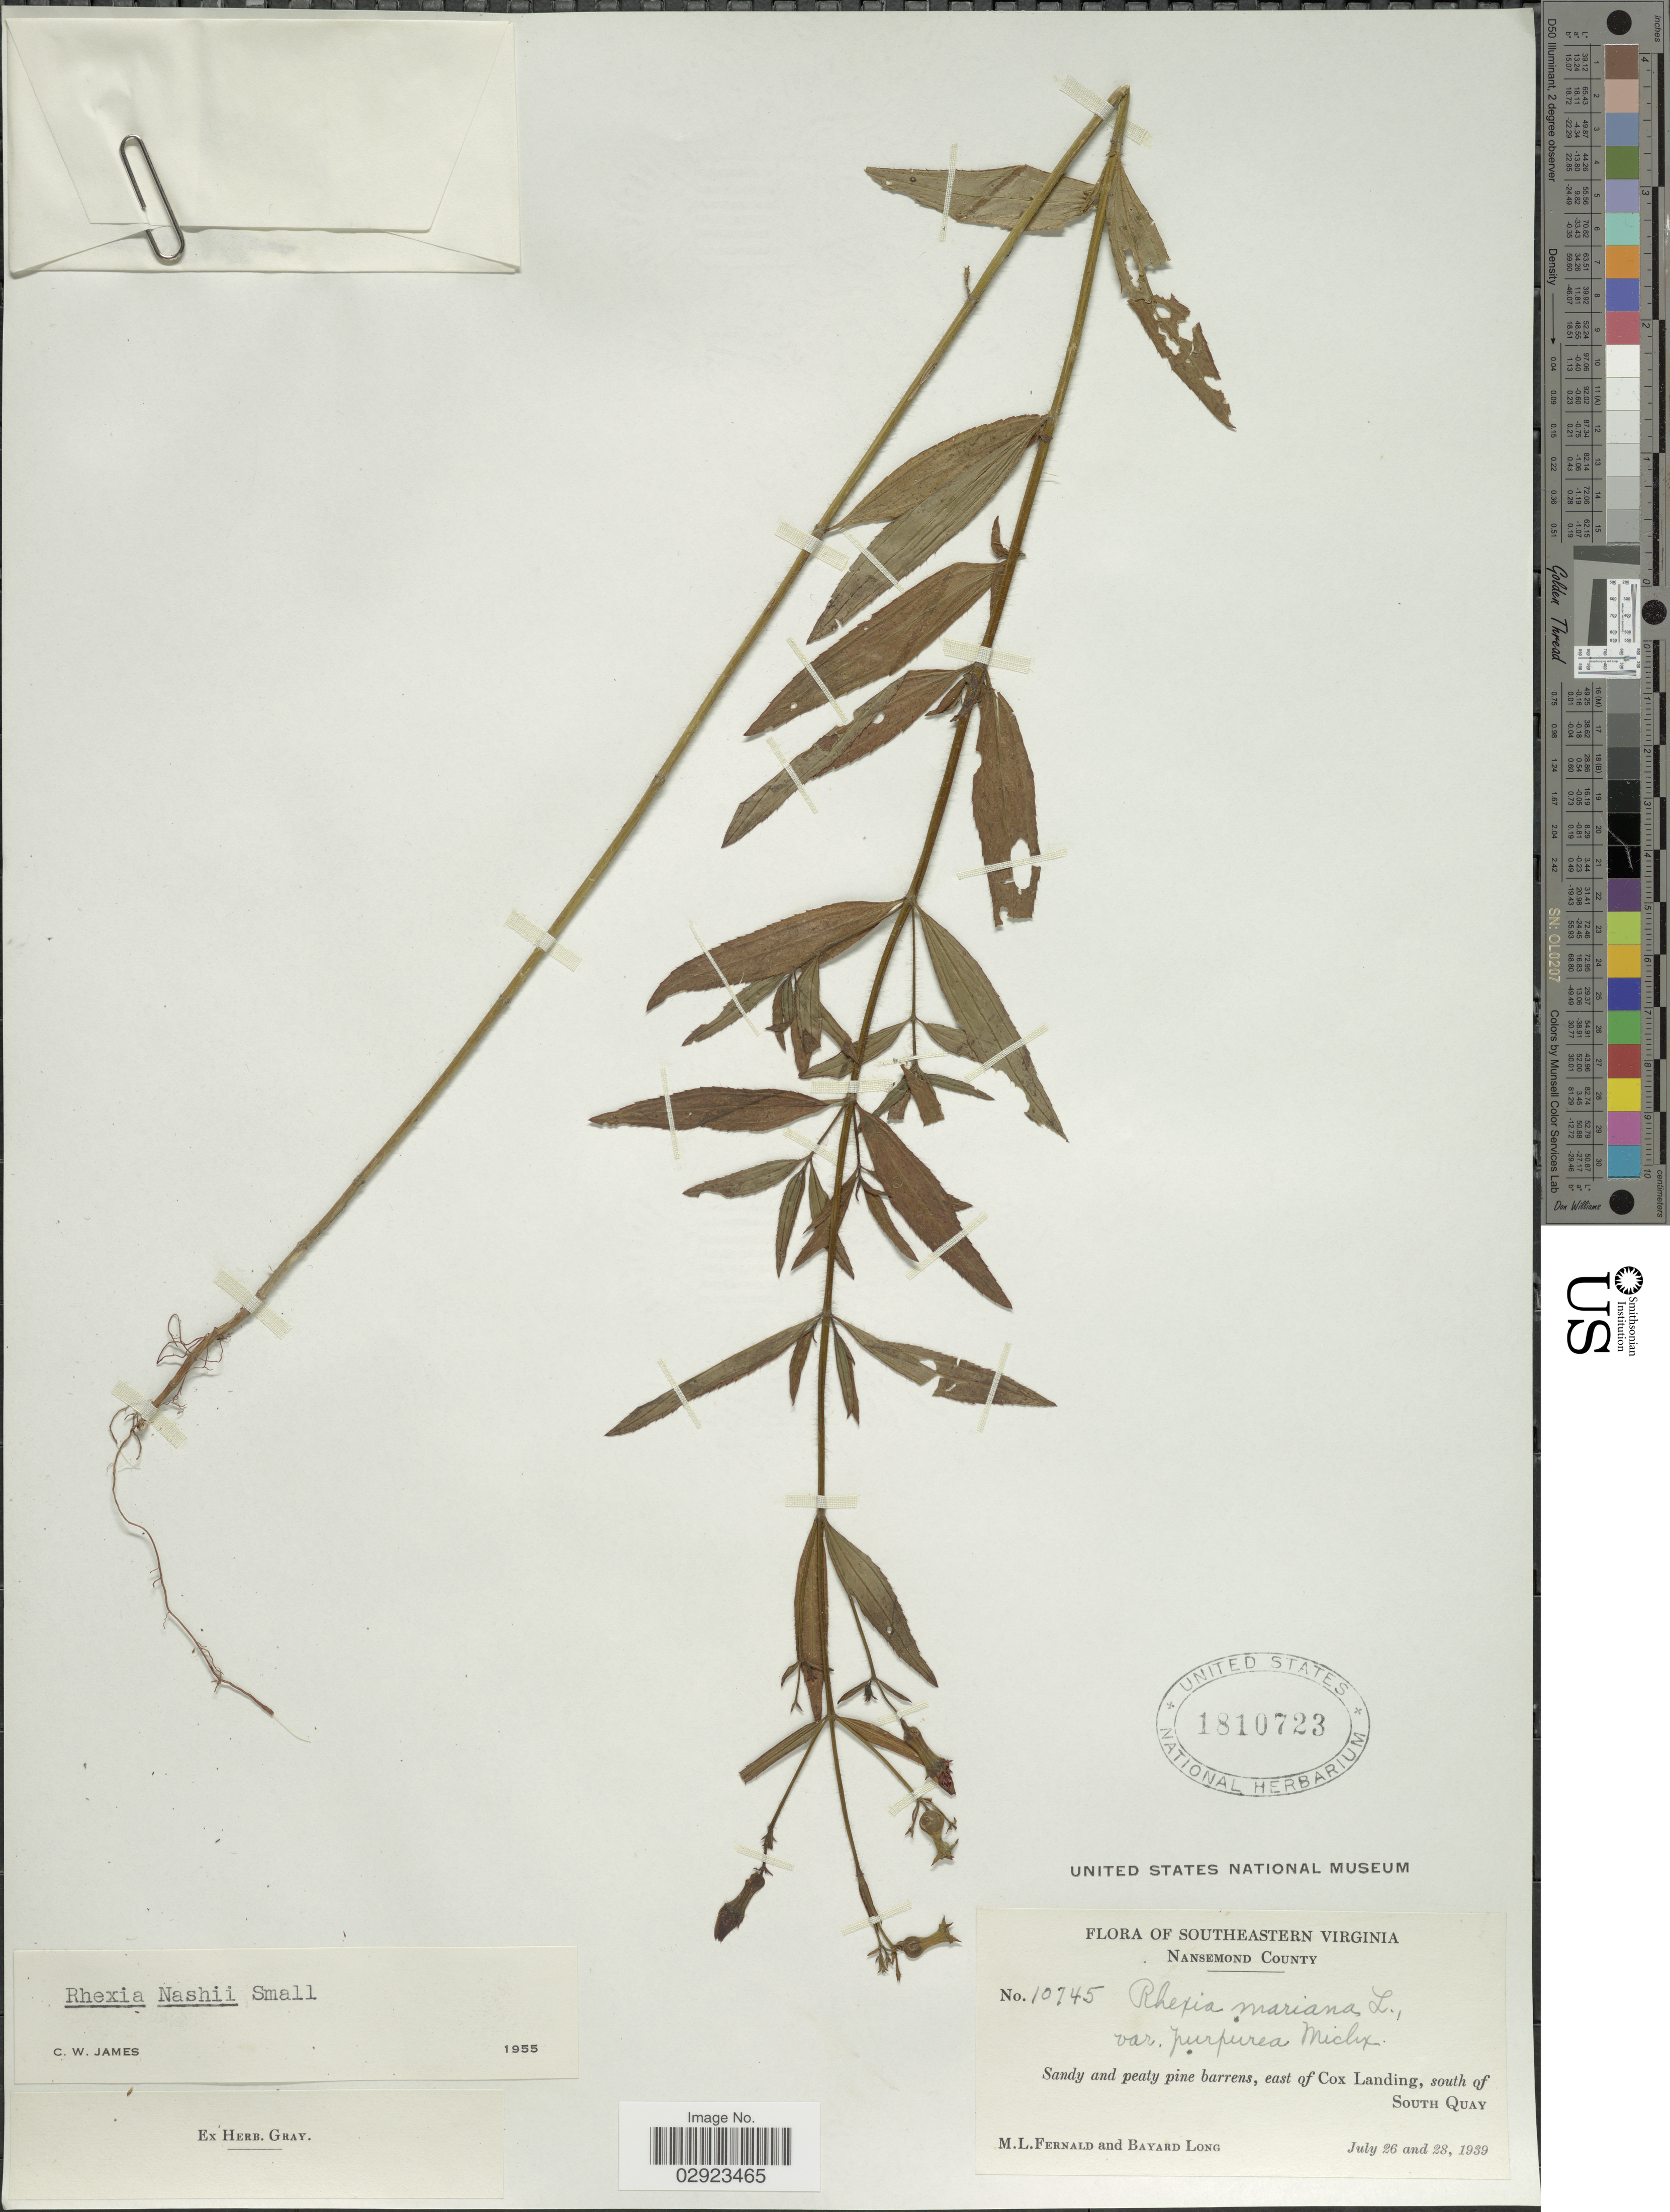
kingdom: Plantae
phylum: Tracheophyta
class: Magnoliopsida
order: Myrtales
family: Melastomataceae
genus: Rhexia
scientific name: Rhexia nashii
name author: Small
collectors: M. L. Fernald & B. Long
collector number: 10745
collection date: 1939-07-26/1939-07-28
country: United States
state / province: Virginia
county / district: City of Suffolk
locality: Southeastern Virginia, Nansemond County, east of Cox Landing, south of South Quay.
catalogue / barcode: US 1810723